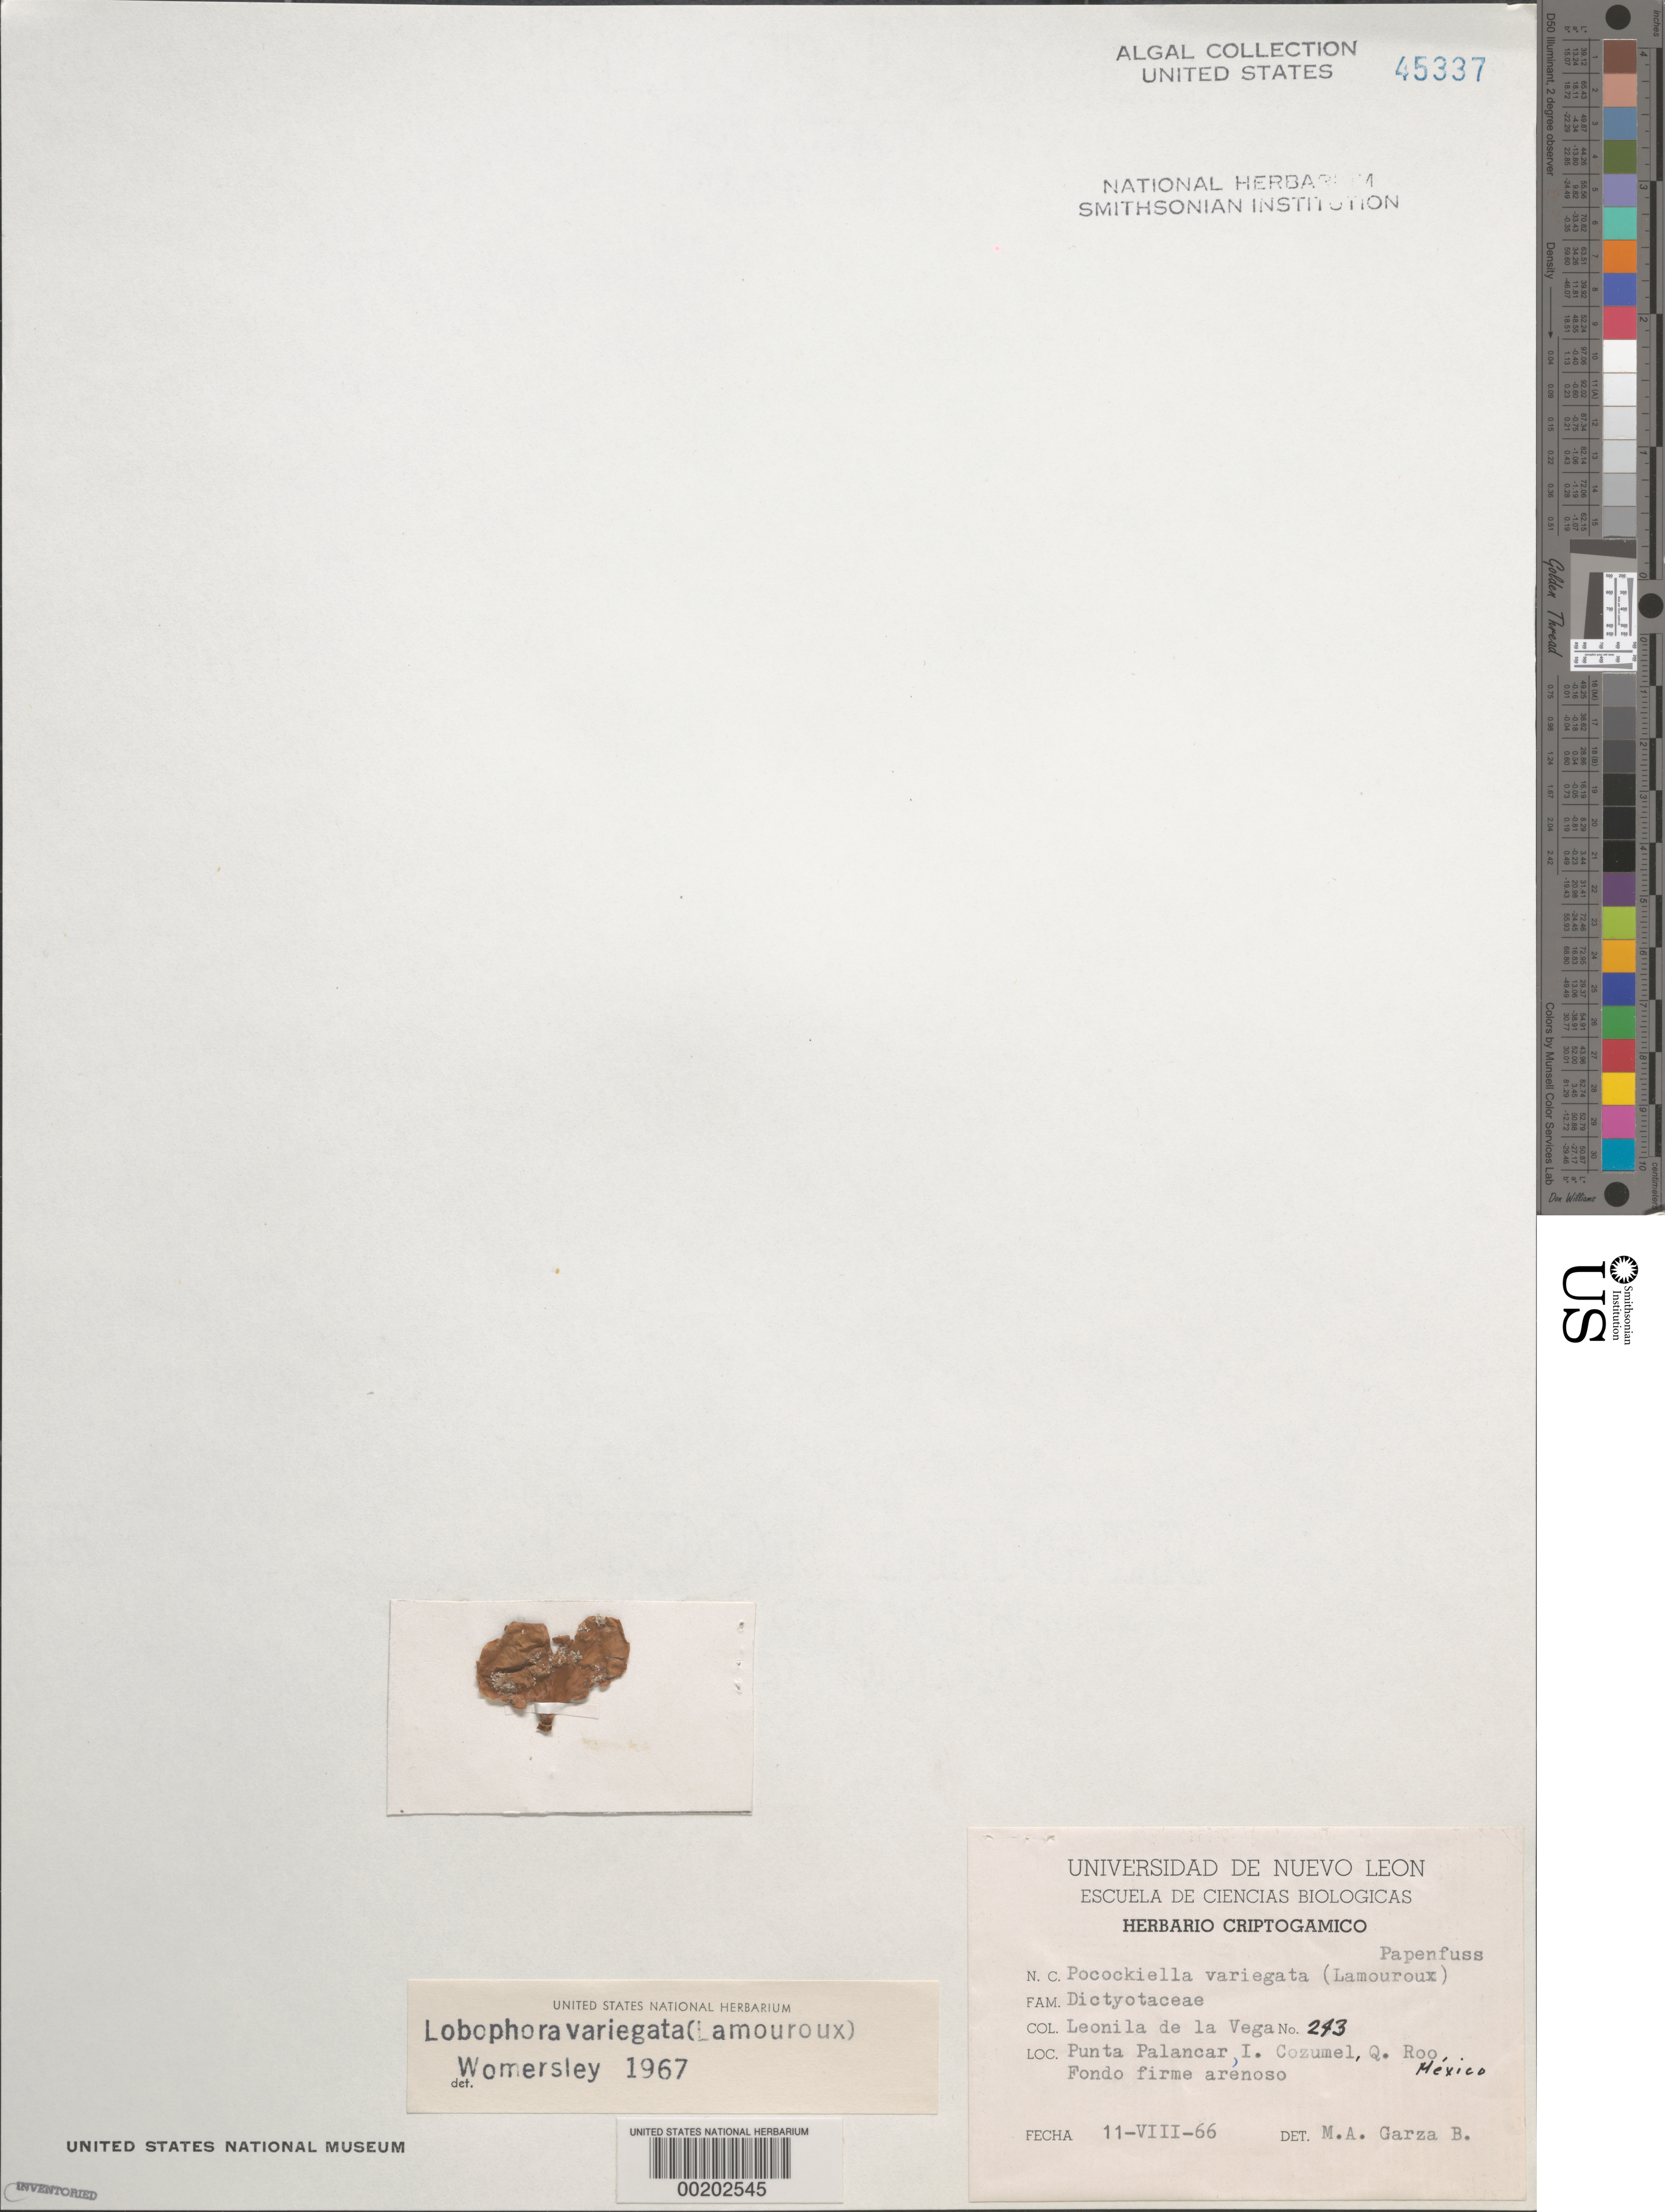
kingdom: Chromista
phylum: Ochrophyta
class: Phaeophyceae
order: Dictyotales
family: Dictyotaceae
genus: Lobophora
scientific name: Lobophora variegata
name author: (J.V.Lamouroux) Womersley & E.C. Oliveira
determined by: Womersley, H. B. S.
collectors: L. De Vega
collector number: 243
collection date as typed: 11 Aug 1966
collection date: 1966-08-11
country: Mexico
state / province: Quintana Roo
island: Isla Cozumel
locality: Punta Palancar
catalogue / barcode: US 45337